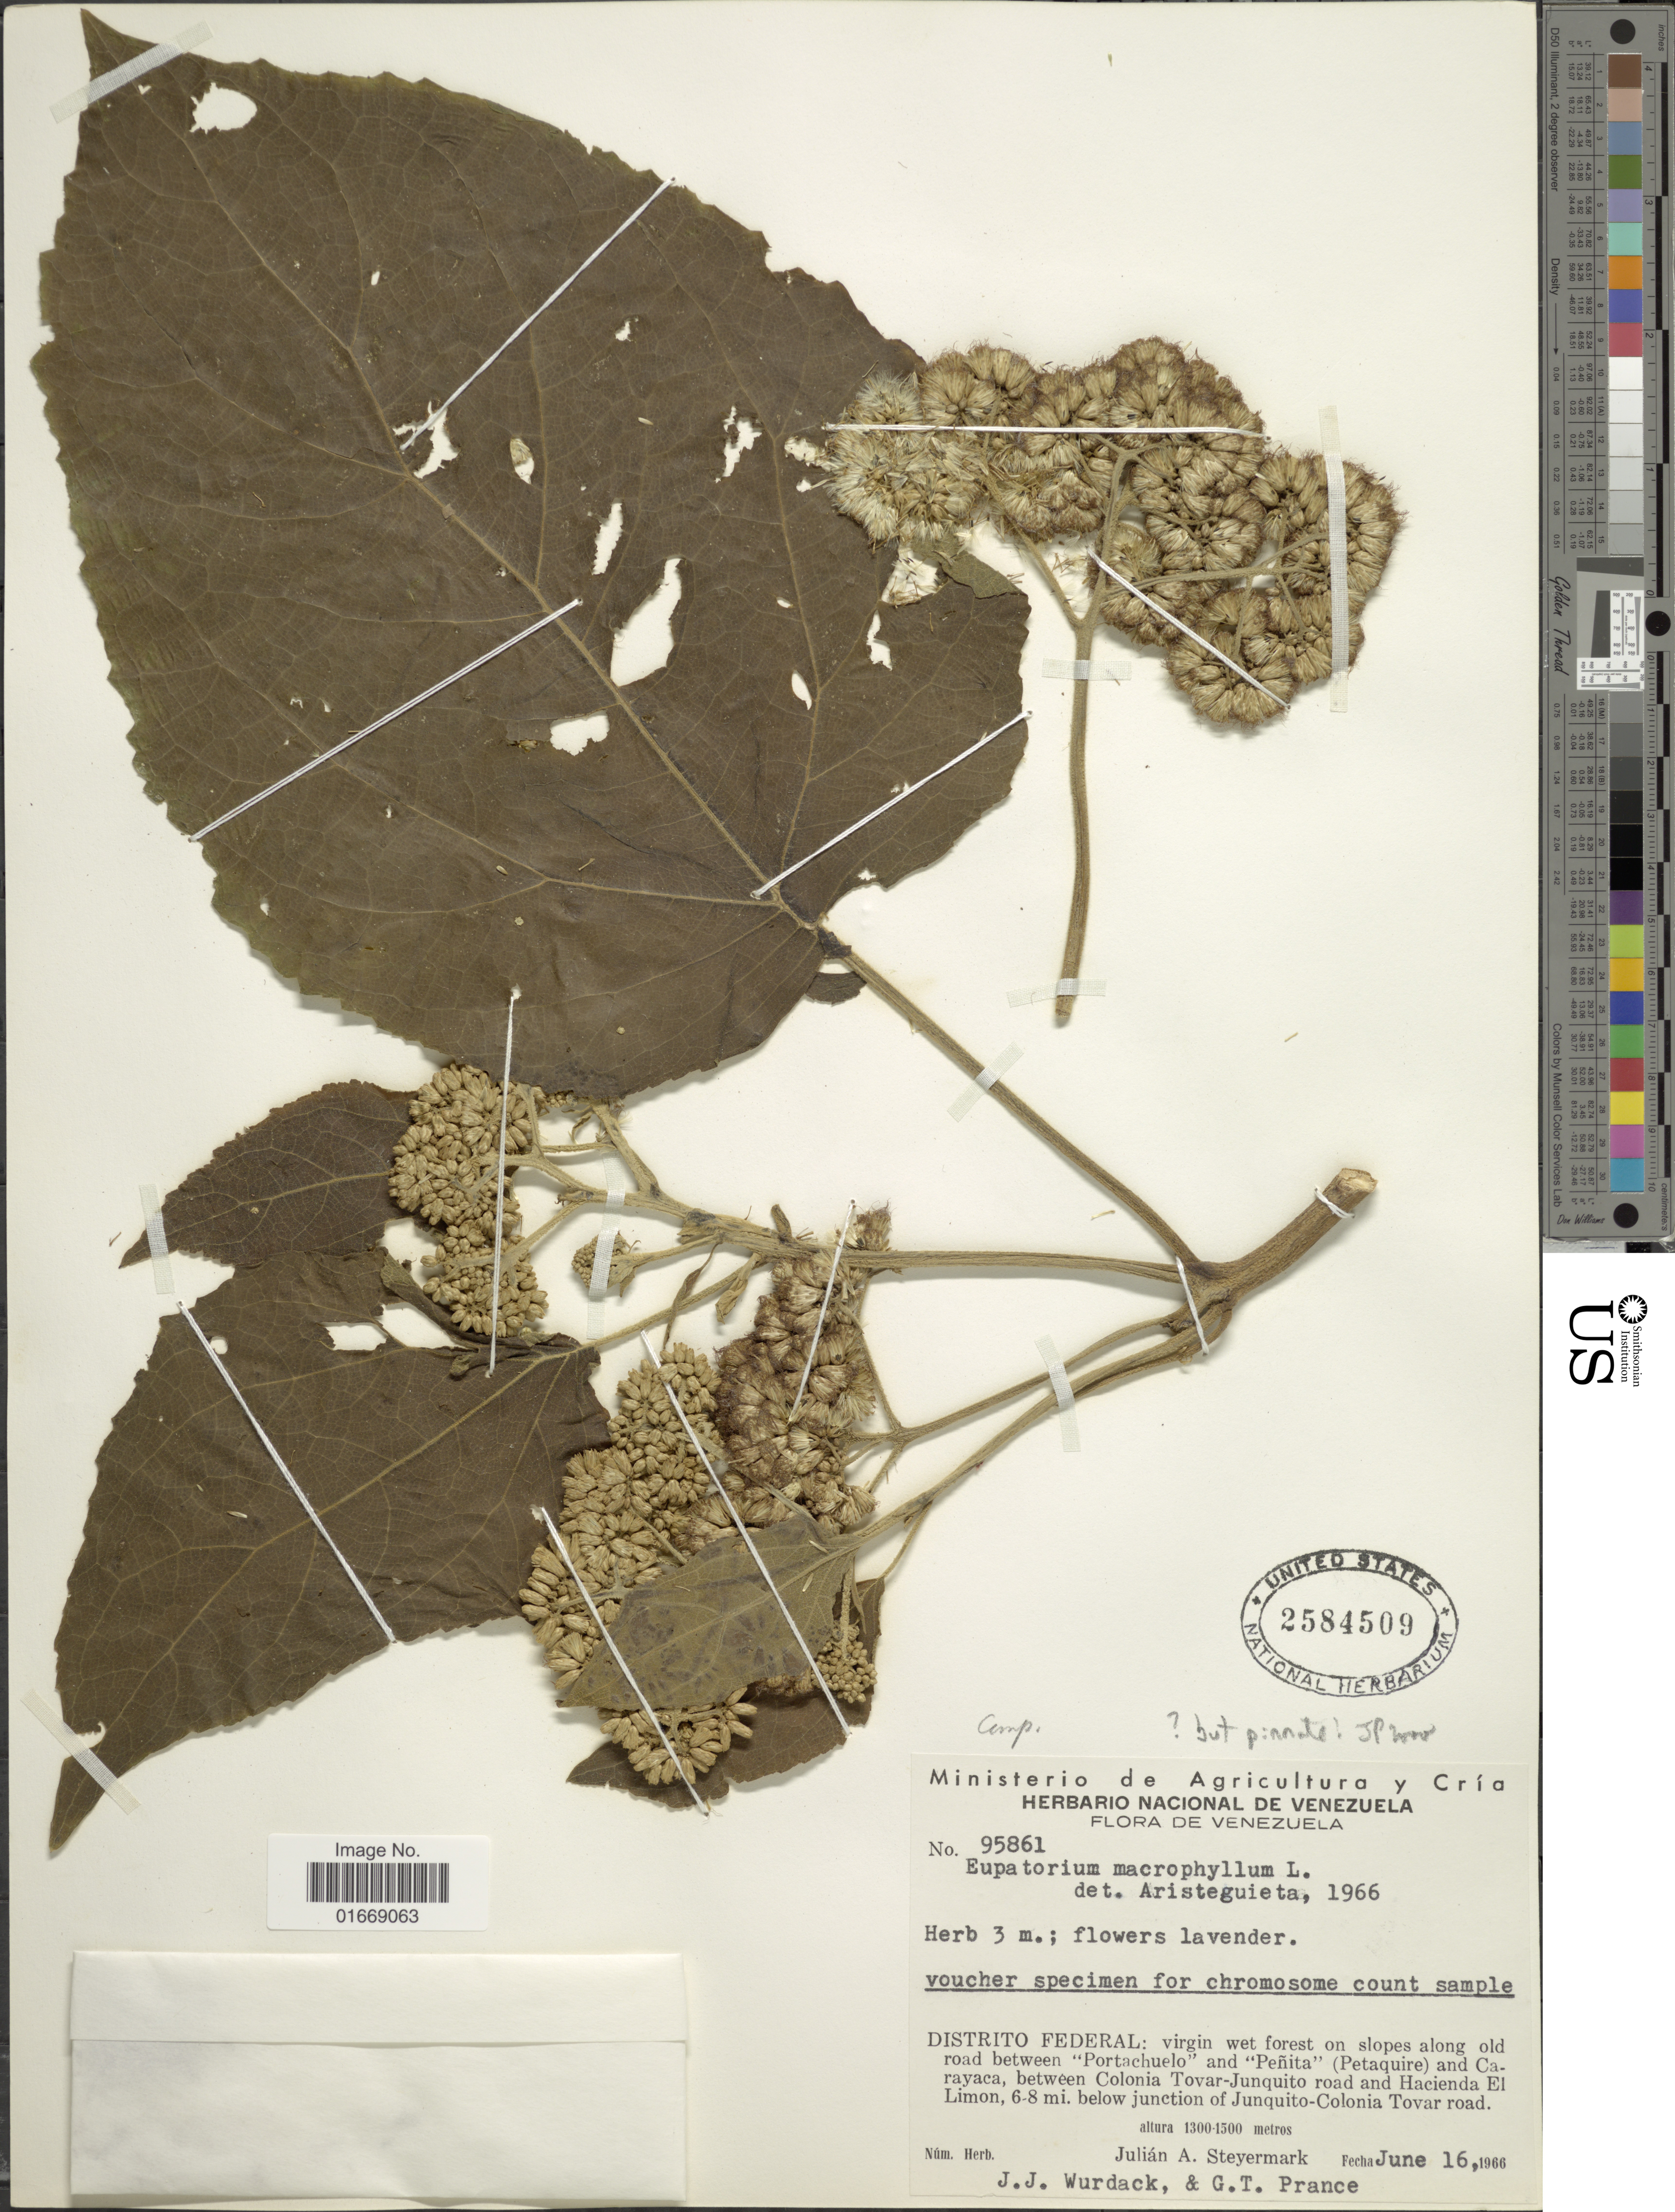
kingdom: Plantae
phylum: Tracheophyta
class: Magnoliopsida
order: Asterales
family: Asteraceae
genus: Hebeclinium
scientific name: Hebeclinium jajoense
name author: (Aristeg.) R.M. King & H. Rob.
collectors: J. Steyermark, J. J. Wurdack & G. T. Prance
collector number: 95861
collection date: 1966-06-16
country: Venezuela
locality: Distrito Federal, between Portachuelo and Penita (Petaquire) and Carayaca, between Colonia Tovar-Junquito road and Hacienda El Limon, 6-8 mi below junction of Junquito-Colonia Tovar road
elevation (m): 1300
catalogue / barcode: US 2584509